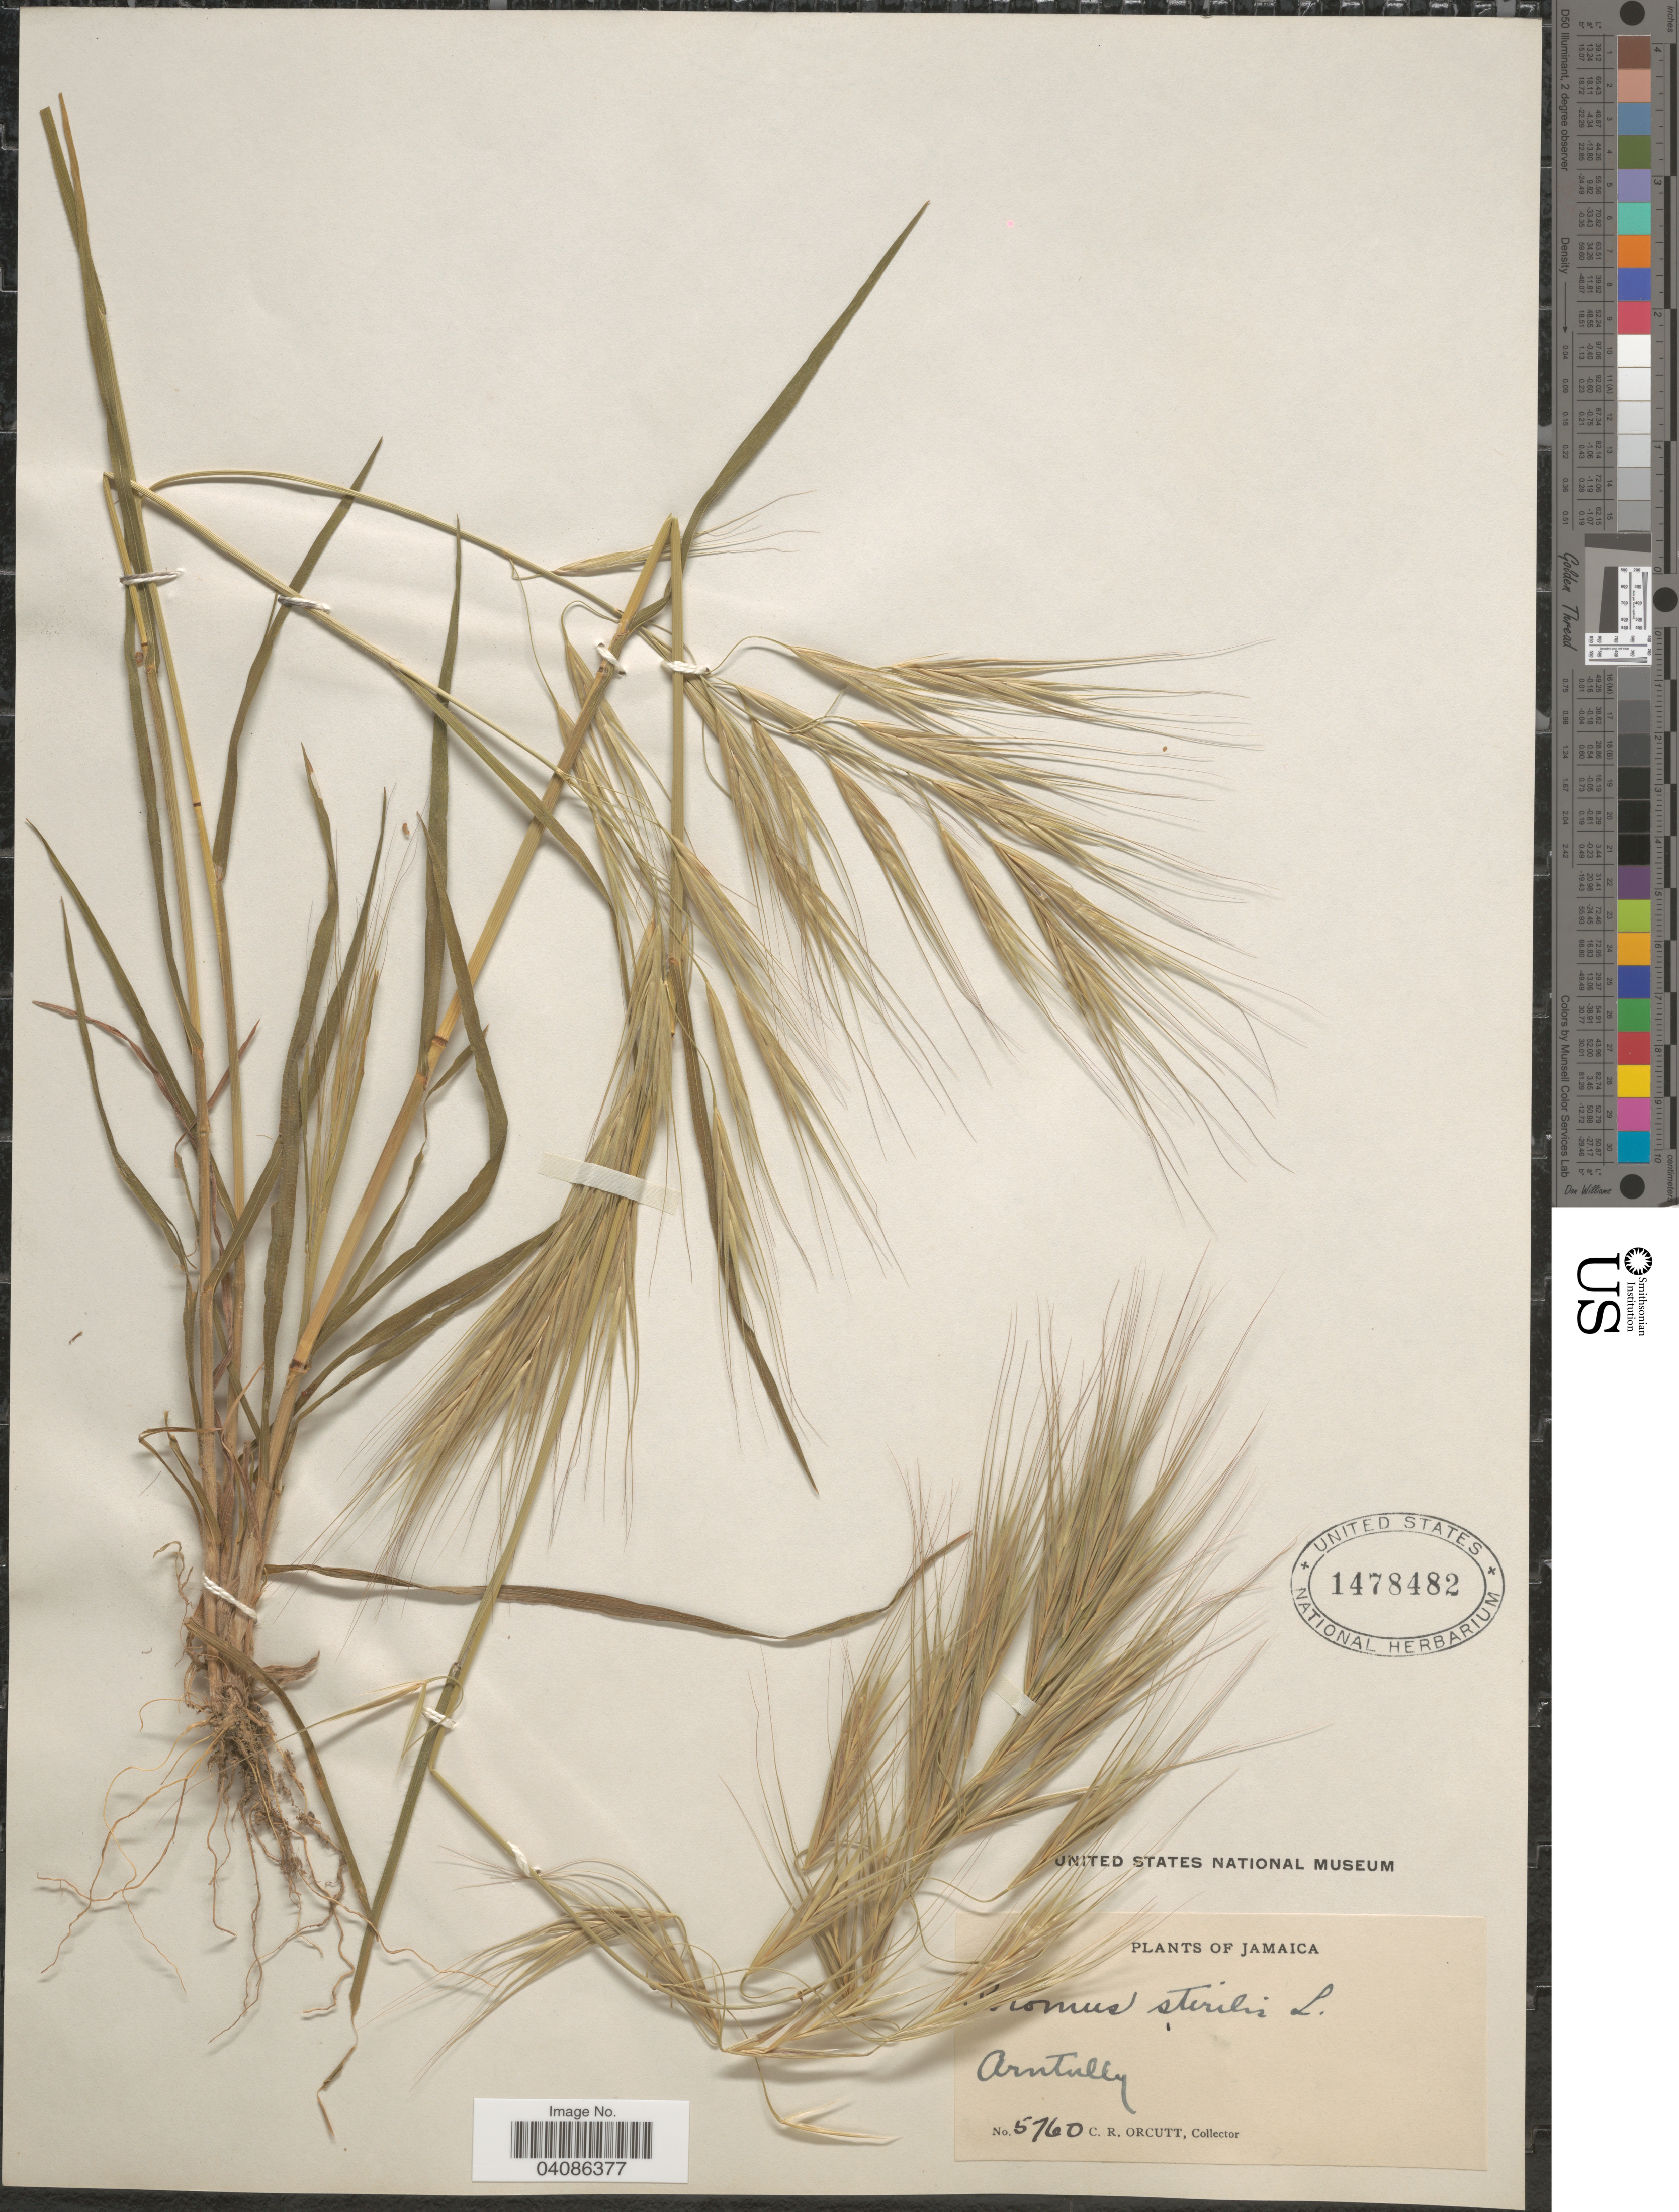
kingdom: Plantae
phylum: Tracheophyta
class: Liliopsida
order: Poales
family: Poaceae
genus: Bromus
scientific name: Bromus sterilis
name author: L.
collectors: C. R. Orcutt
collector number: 5760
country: Jamaica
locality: Arntully.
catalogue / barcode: US 1478482